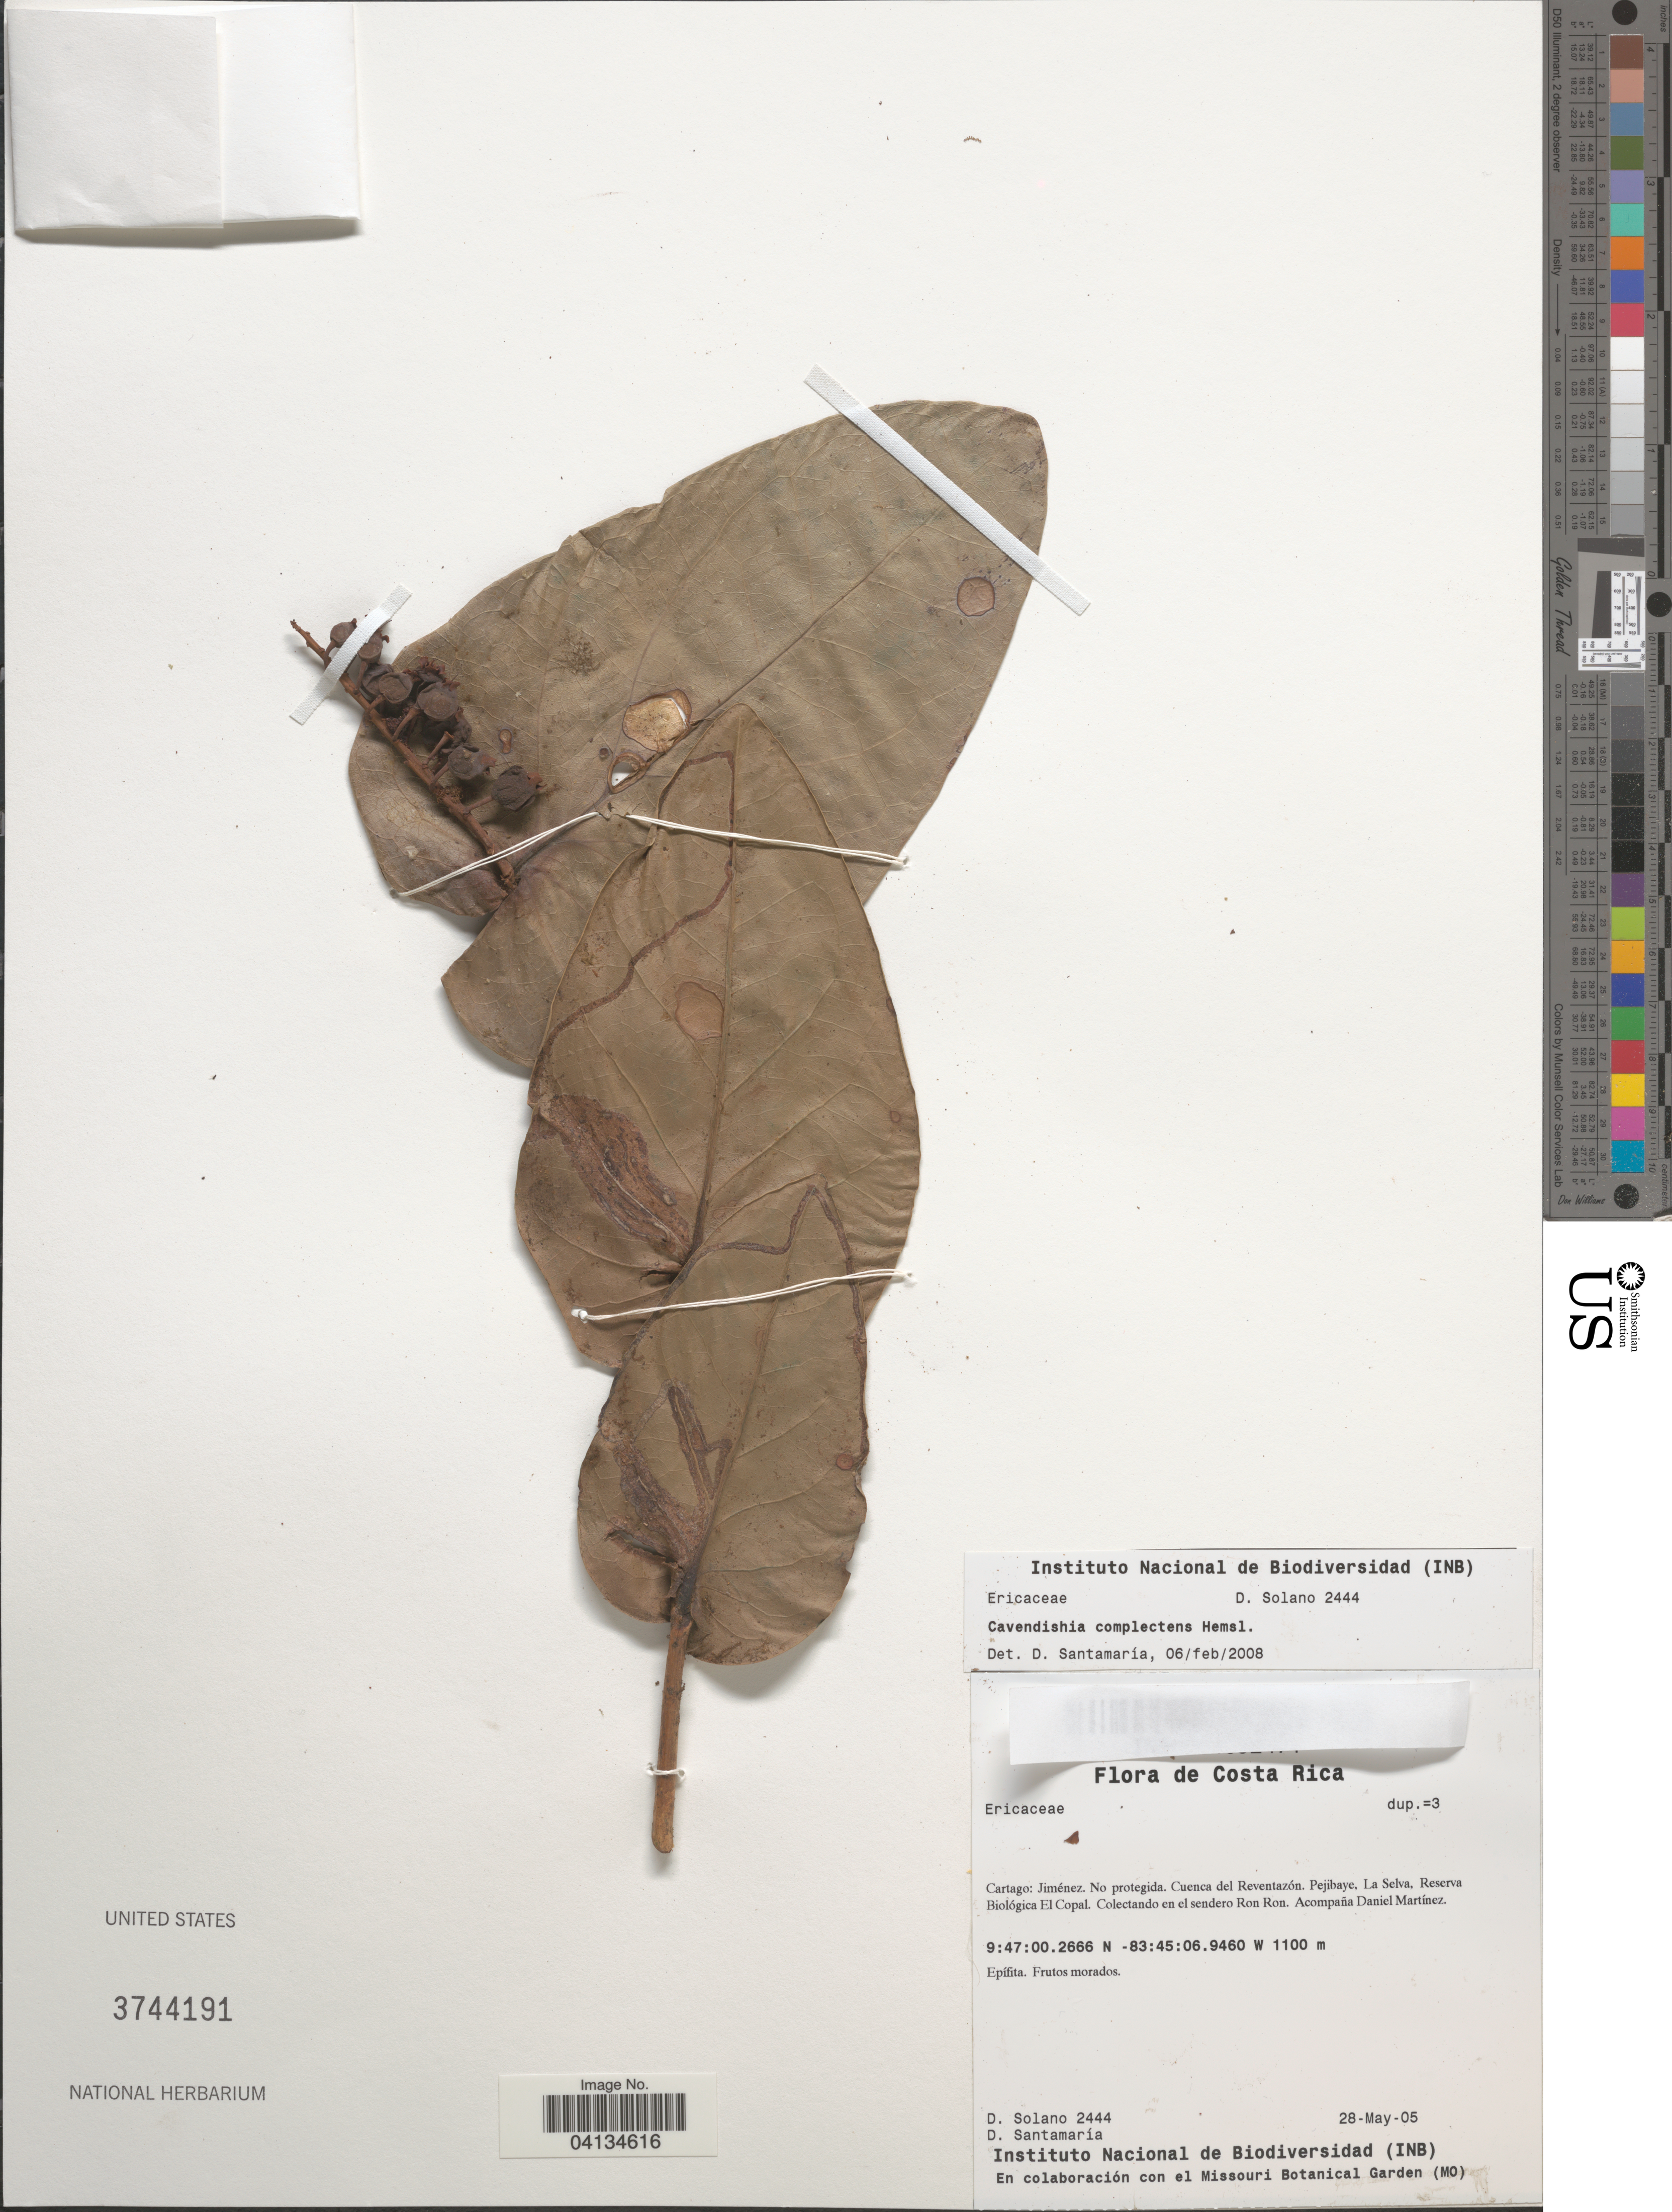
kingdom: Plantae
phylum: Tracheophyta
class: Magnoliopsida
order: Ericales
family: Ericaceae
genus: Cavendishia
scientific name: Cavendishia complectens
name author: Hemsl.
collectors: D. Solano & D. Santamaria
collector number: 2444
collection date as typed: Transcribed d/m/y: 28/5/5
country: Costa Rica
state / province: Cartago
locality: Jiménez. No protegida. Cuenca del Reventazón. Pejibaye, La Selva. Reserva Biológica El Copal. Colectando en el sendero Ron Ron.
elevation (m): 1100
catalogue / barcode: US 3744191